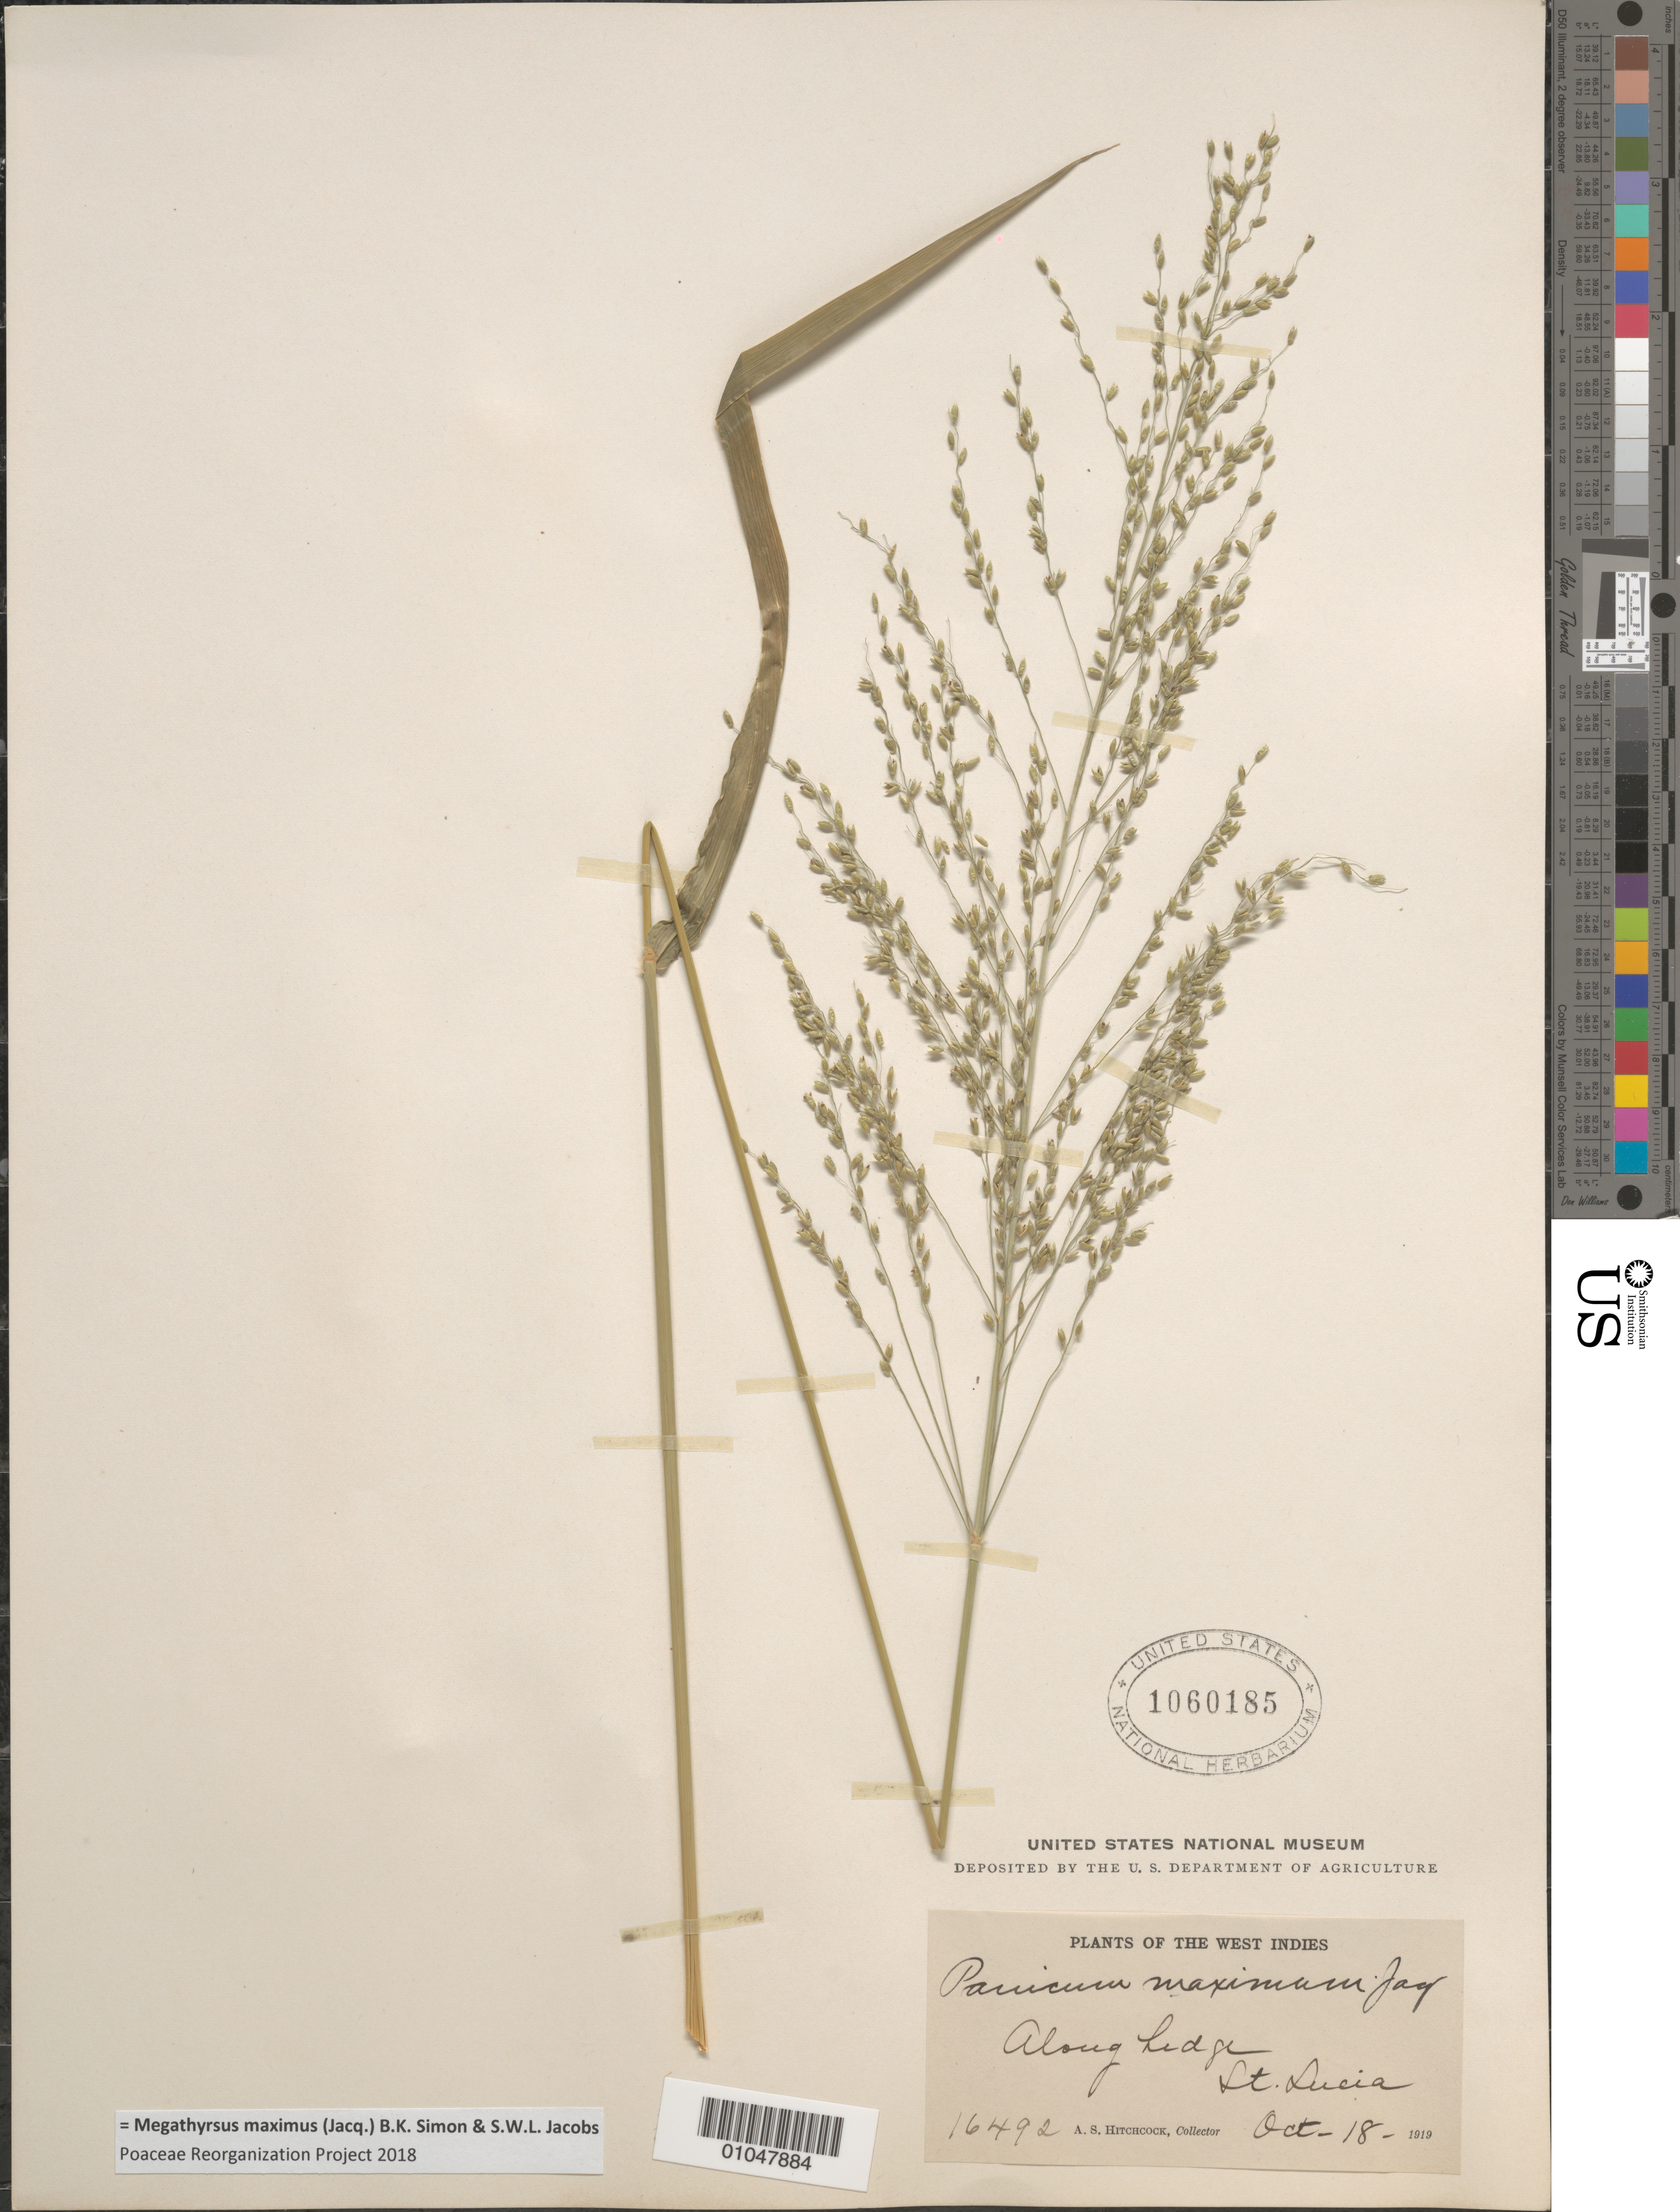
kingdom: Plantae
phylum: Tracheophyta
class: Liliopsida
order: Poales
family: Poaceae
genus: Panicum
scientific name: Panicum maximum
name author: Jacq.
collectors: A. S. Hitchcock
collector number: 16492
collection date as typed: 18 Oct 1919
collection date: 1919-10-18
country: St. Lucia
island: St. Lucia I.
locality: A;png hedge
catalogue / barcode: US 1060185